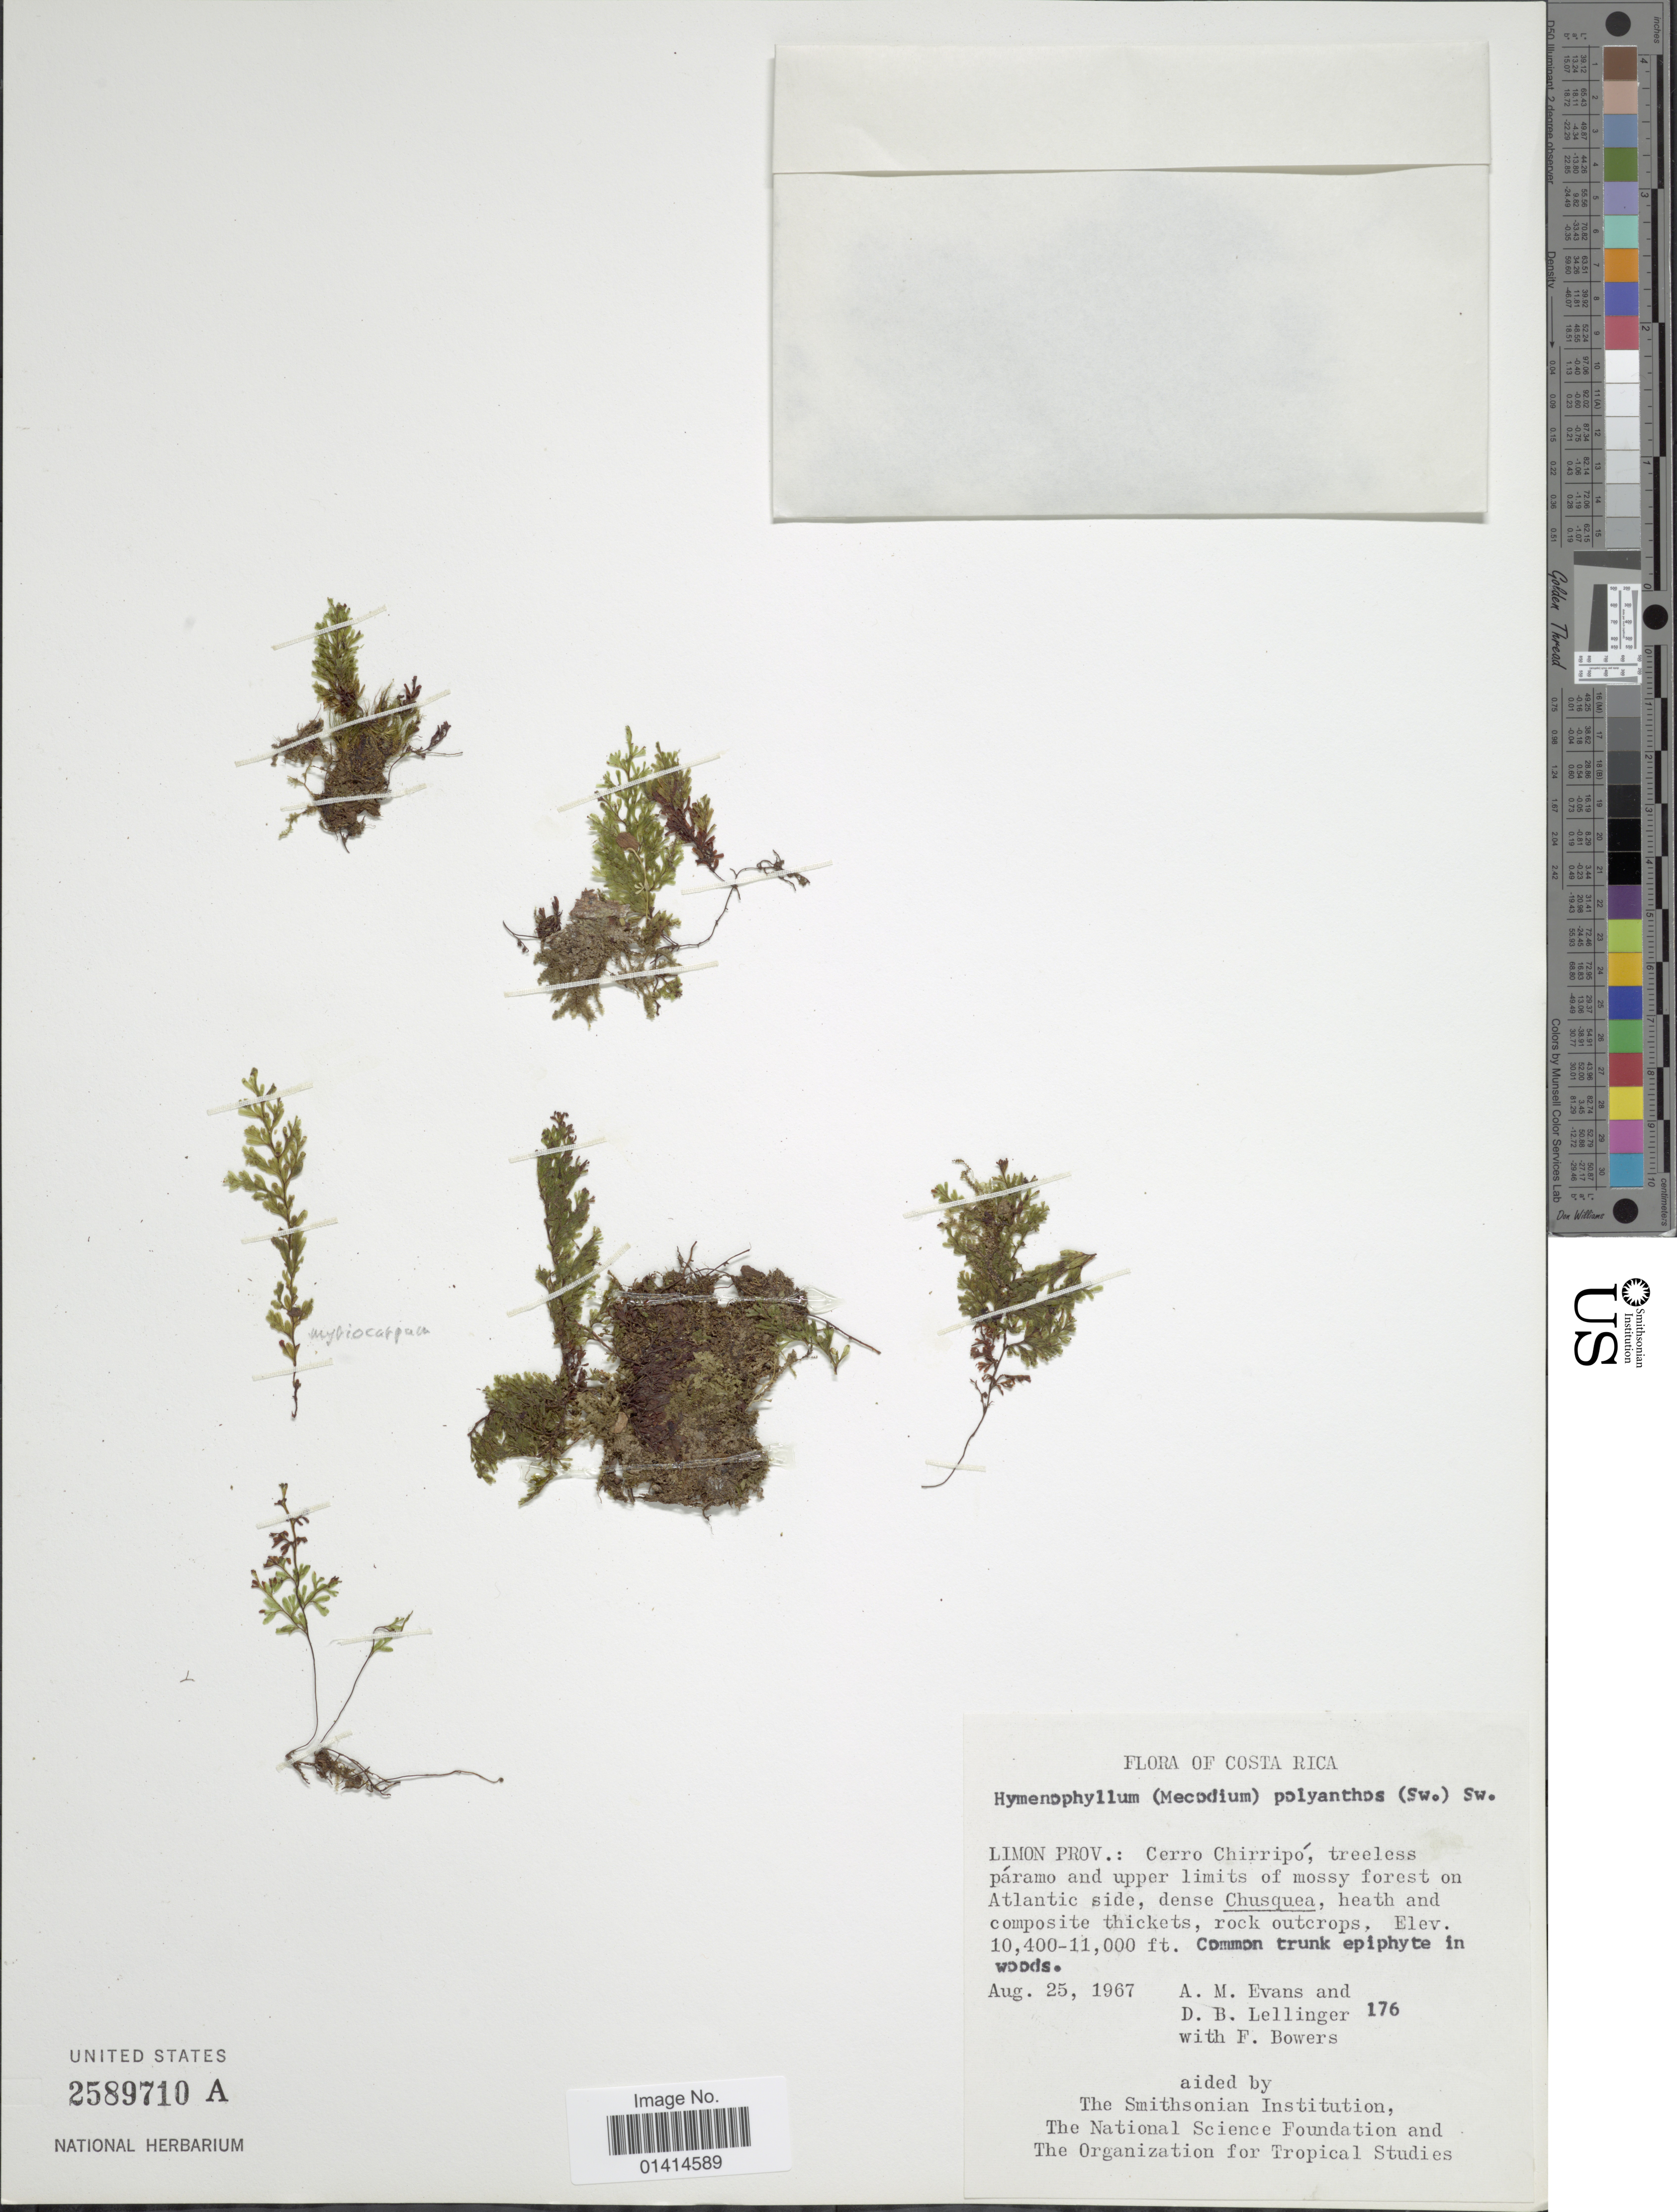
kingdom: Plantae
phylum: Tracheophyta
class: Polypodiopsida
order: Hymenophyllales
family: Hymenophyllaceae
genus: Hymenophyllum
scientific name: Hymenophyllum polyanthos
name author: (Sw.) Sw.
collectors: A. M. Evans, D. B. Lellinger & F. Bowers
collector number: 176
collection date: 1967-08-25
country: Costa Rica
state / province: Limón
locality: Cerro Chirripó, treeless páramo and upper limits of mossy forest on Atlantic side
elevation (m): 3170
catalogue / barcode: US 2589710A